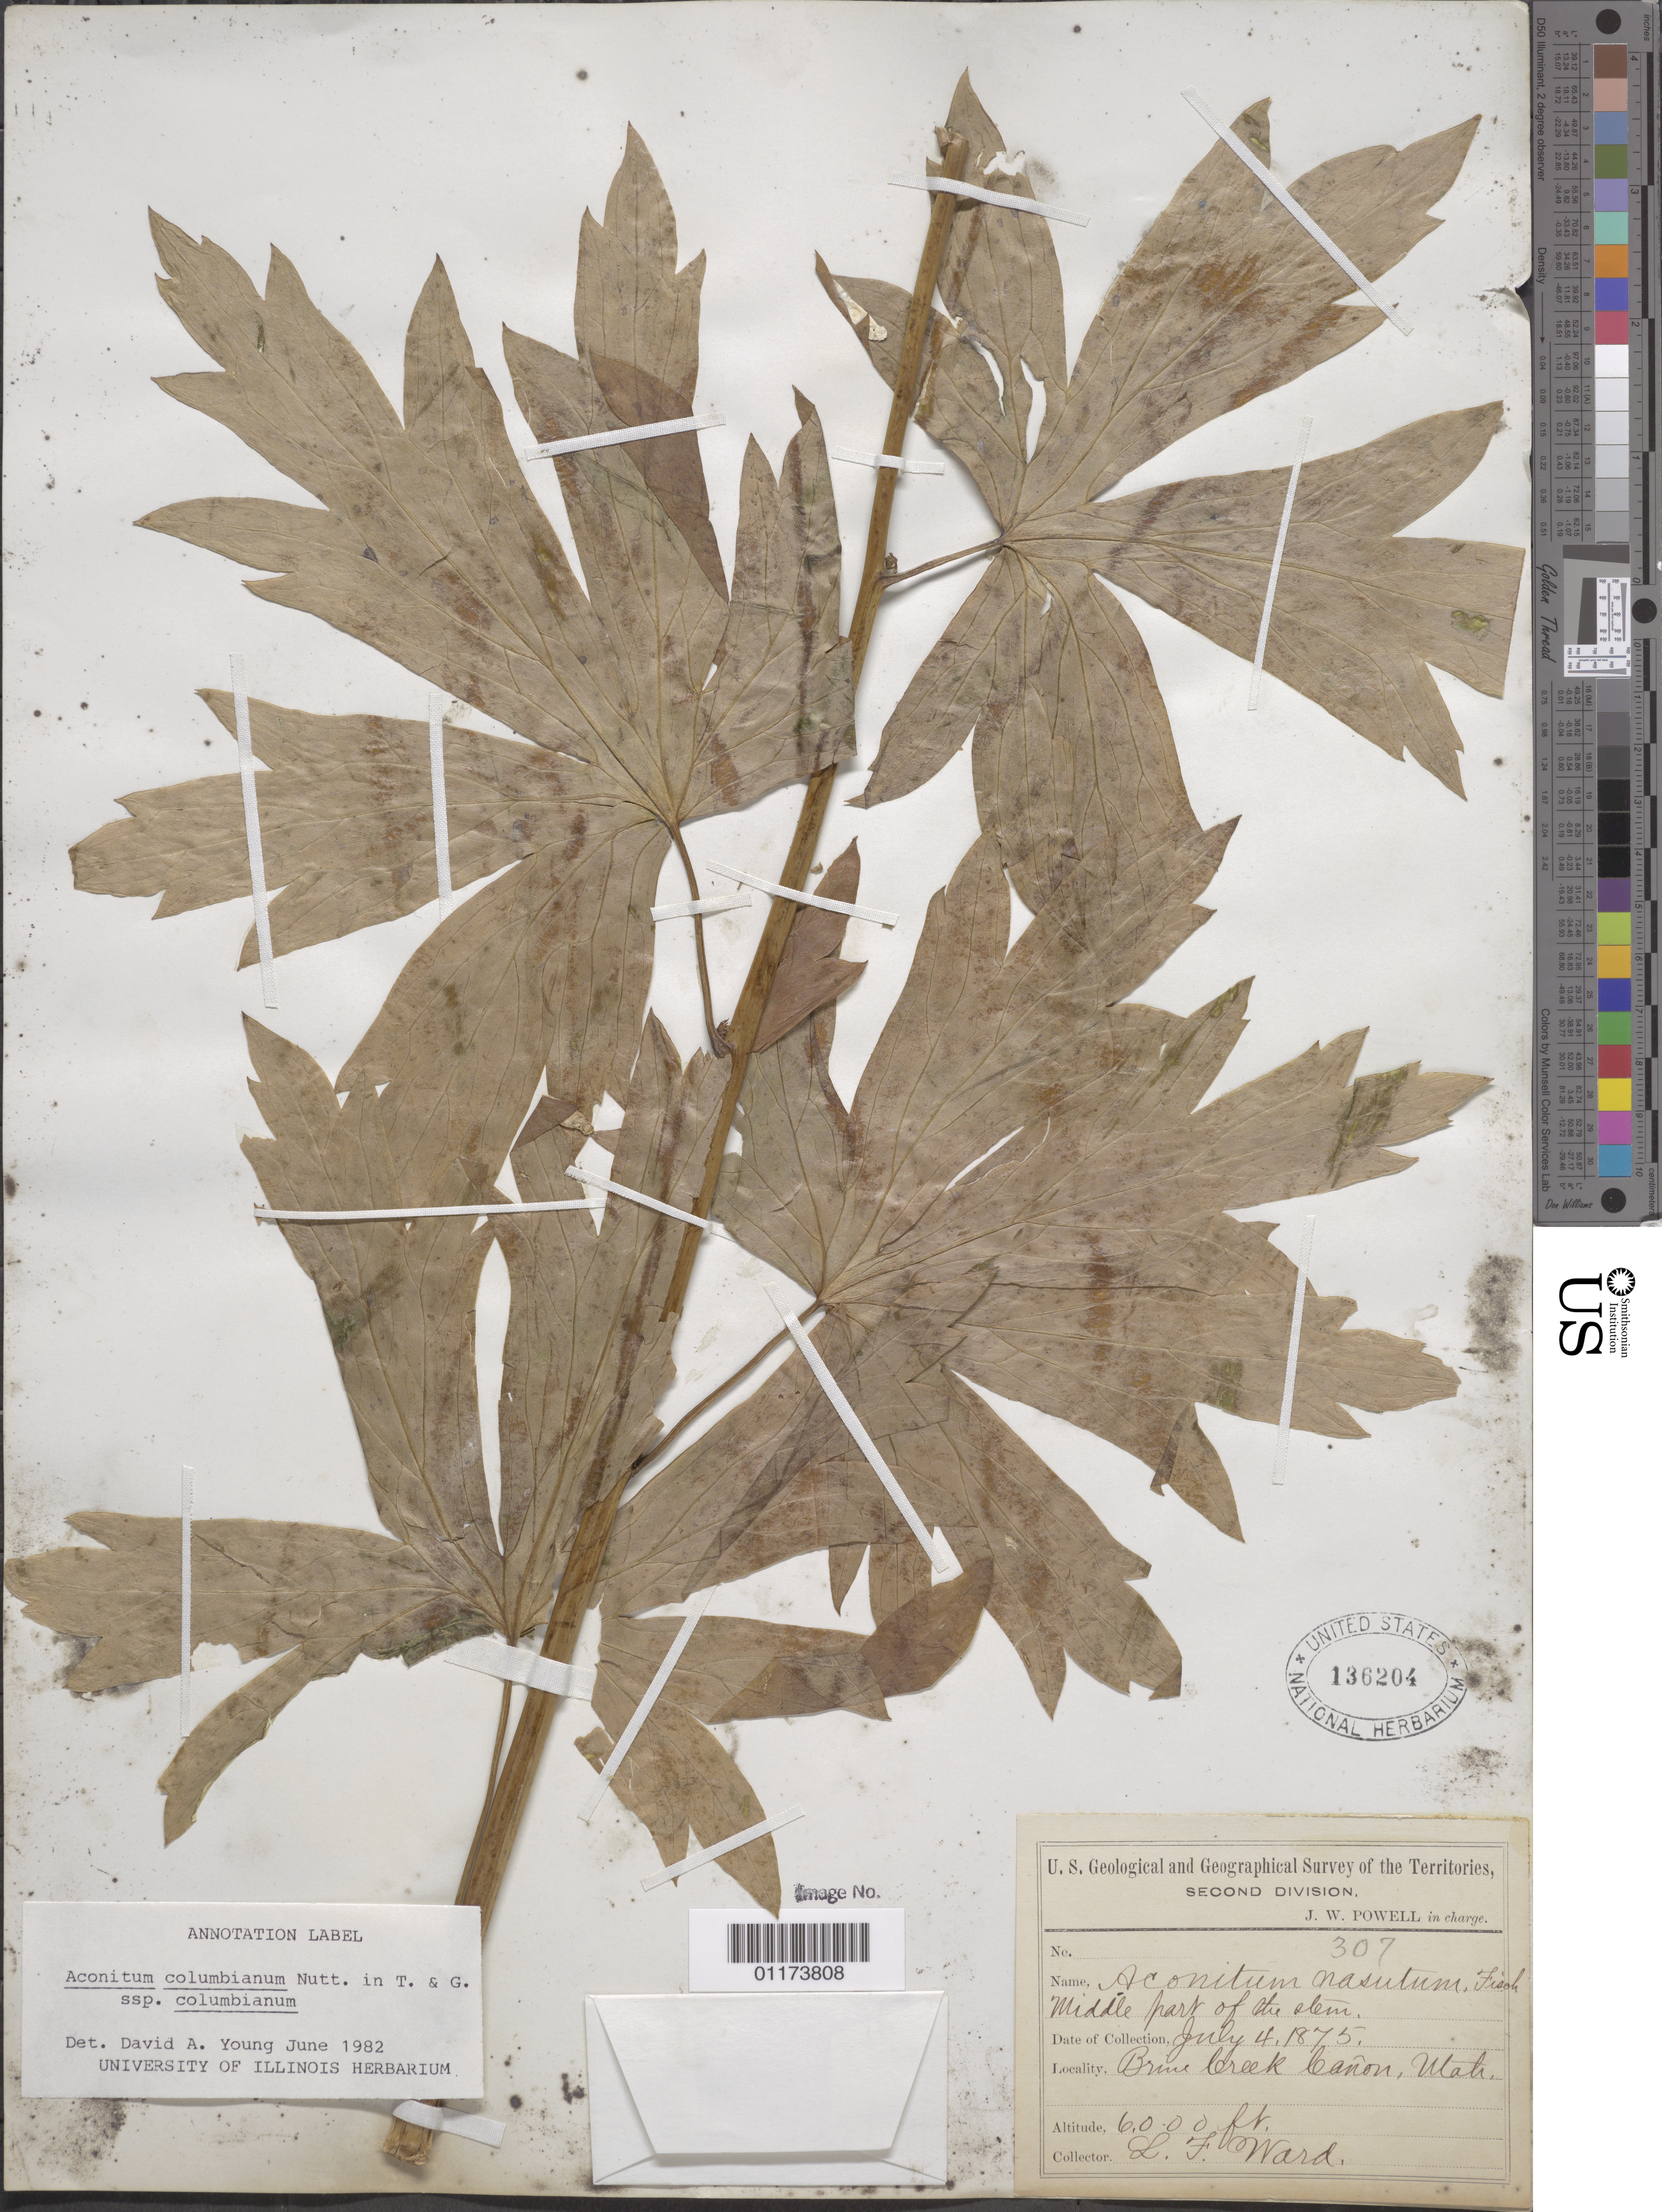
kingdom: Plantae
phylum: Tracheophyta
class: Magnoliopsida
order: Ranunculales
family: Ranunculaceae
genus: Aconitum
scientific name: Aconitum columbianum subsp. columbianum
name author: Nutt.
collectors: L. F. Ward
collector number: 307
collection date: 1875-07-04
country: United States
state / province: Utah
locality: Brine Creek Canyon.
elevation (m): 1829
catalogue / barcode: US 136204